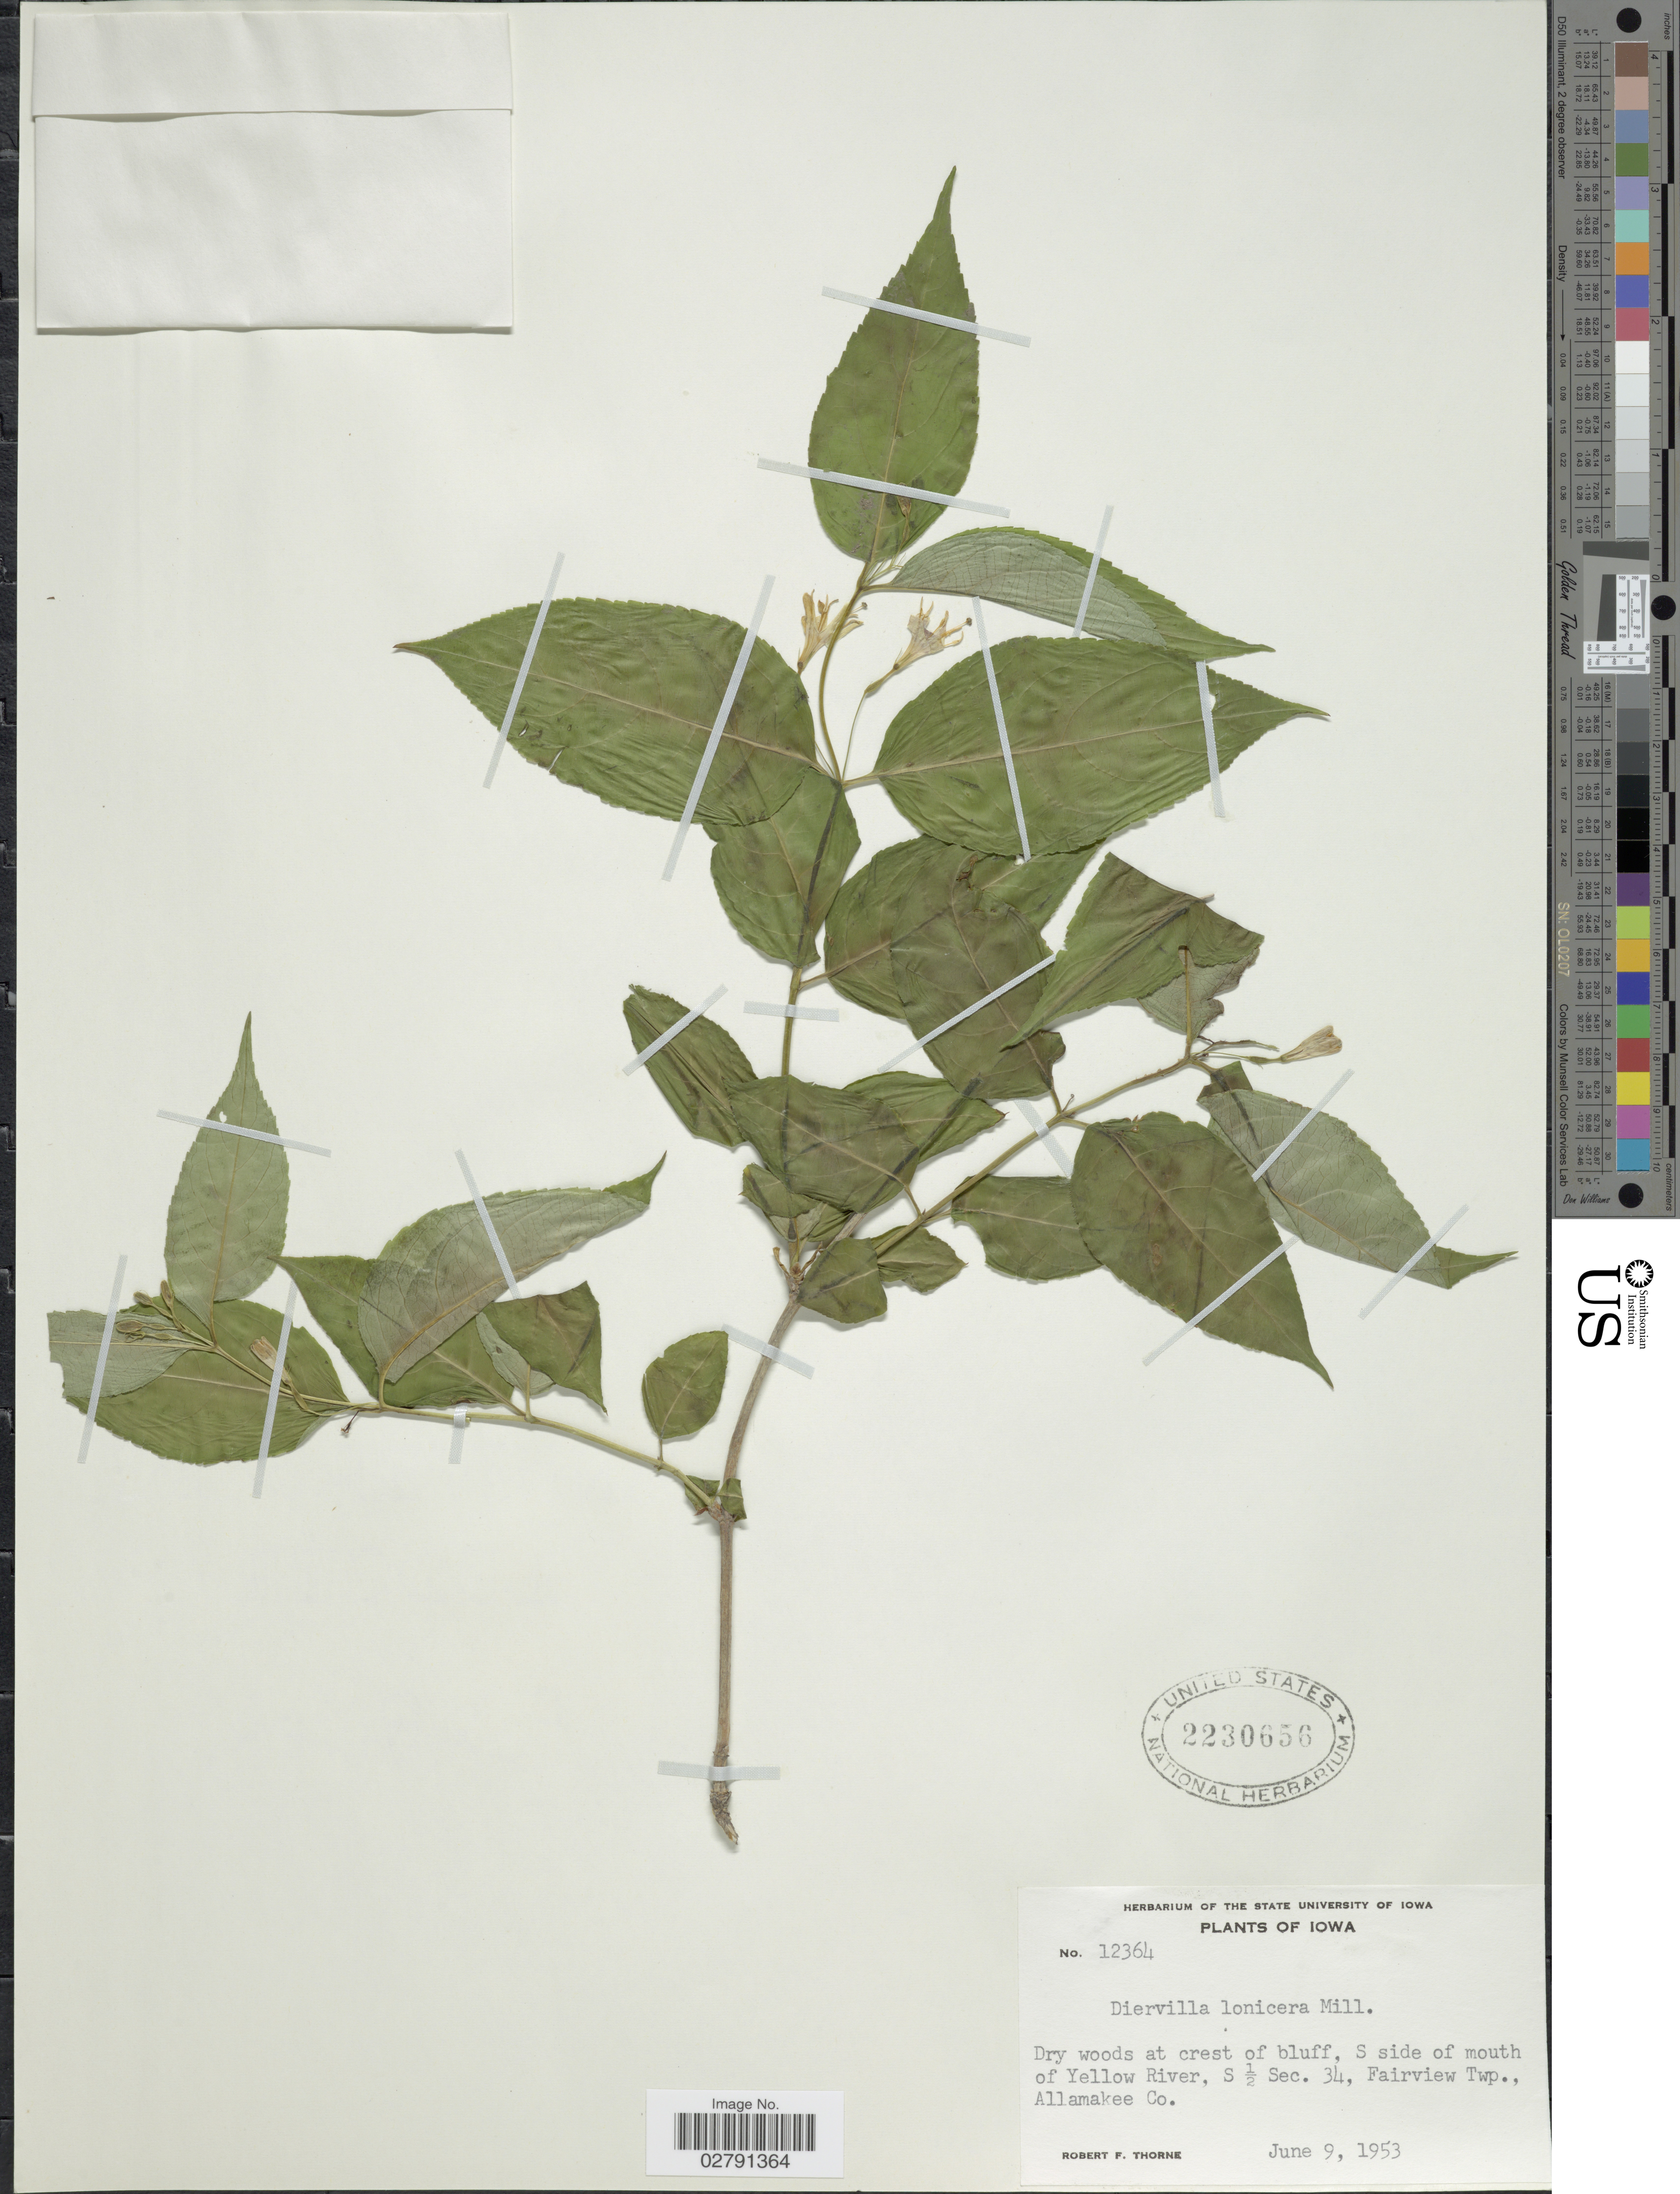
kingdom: Plantae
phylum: Tracheophyta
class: Magnoliopsida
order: Dipsacales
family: Caprifoliaceae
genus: Diervilla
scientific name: Diervilla lonicera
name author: Mill.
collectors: R. F. Thorne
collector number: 12364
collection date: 1953-06-09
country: United States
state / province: Iowa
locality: S. side of mouth of Yellow River, S ½ Sec. 34, Fairview Twp., Allamakee Co.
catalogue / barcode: US 2230656